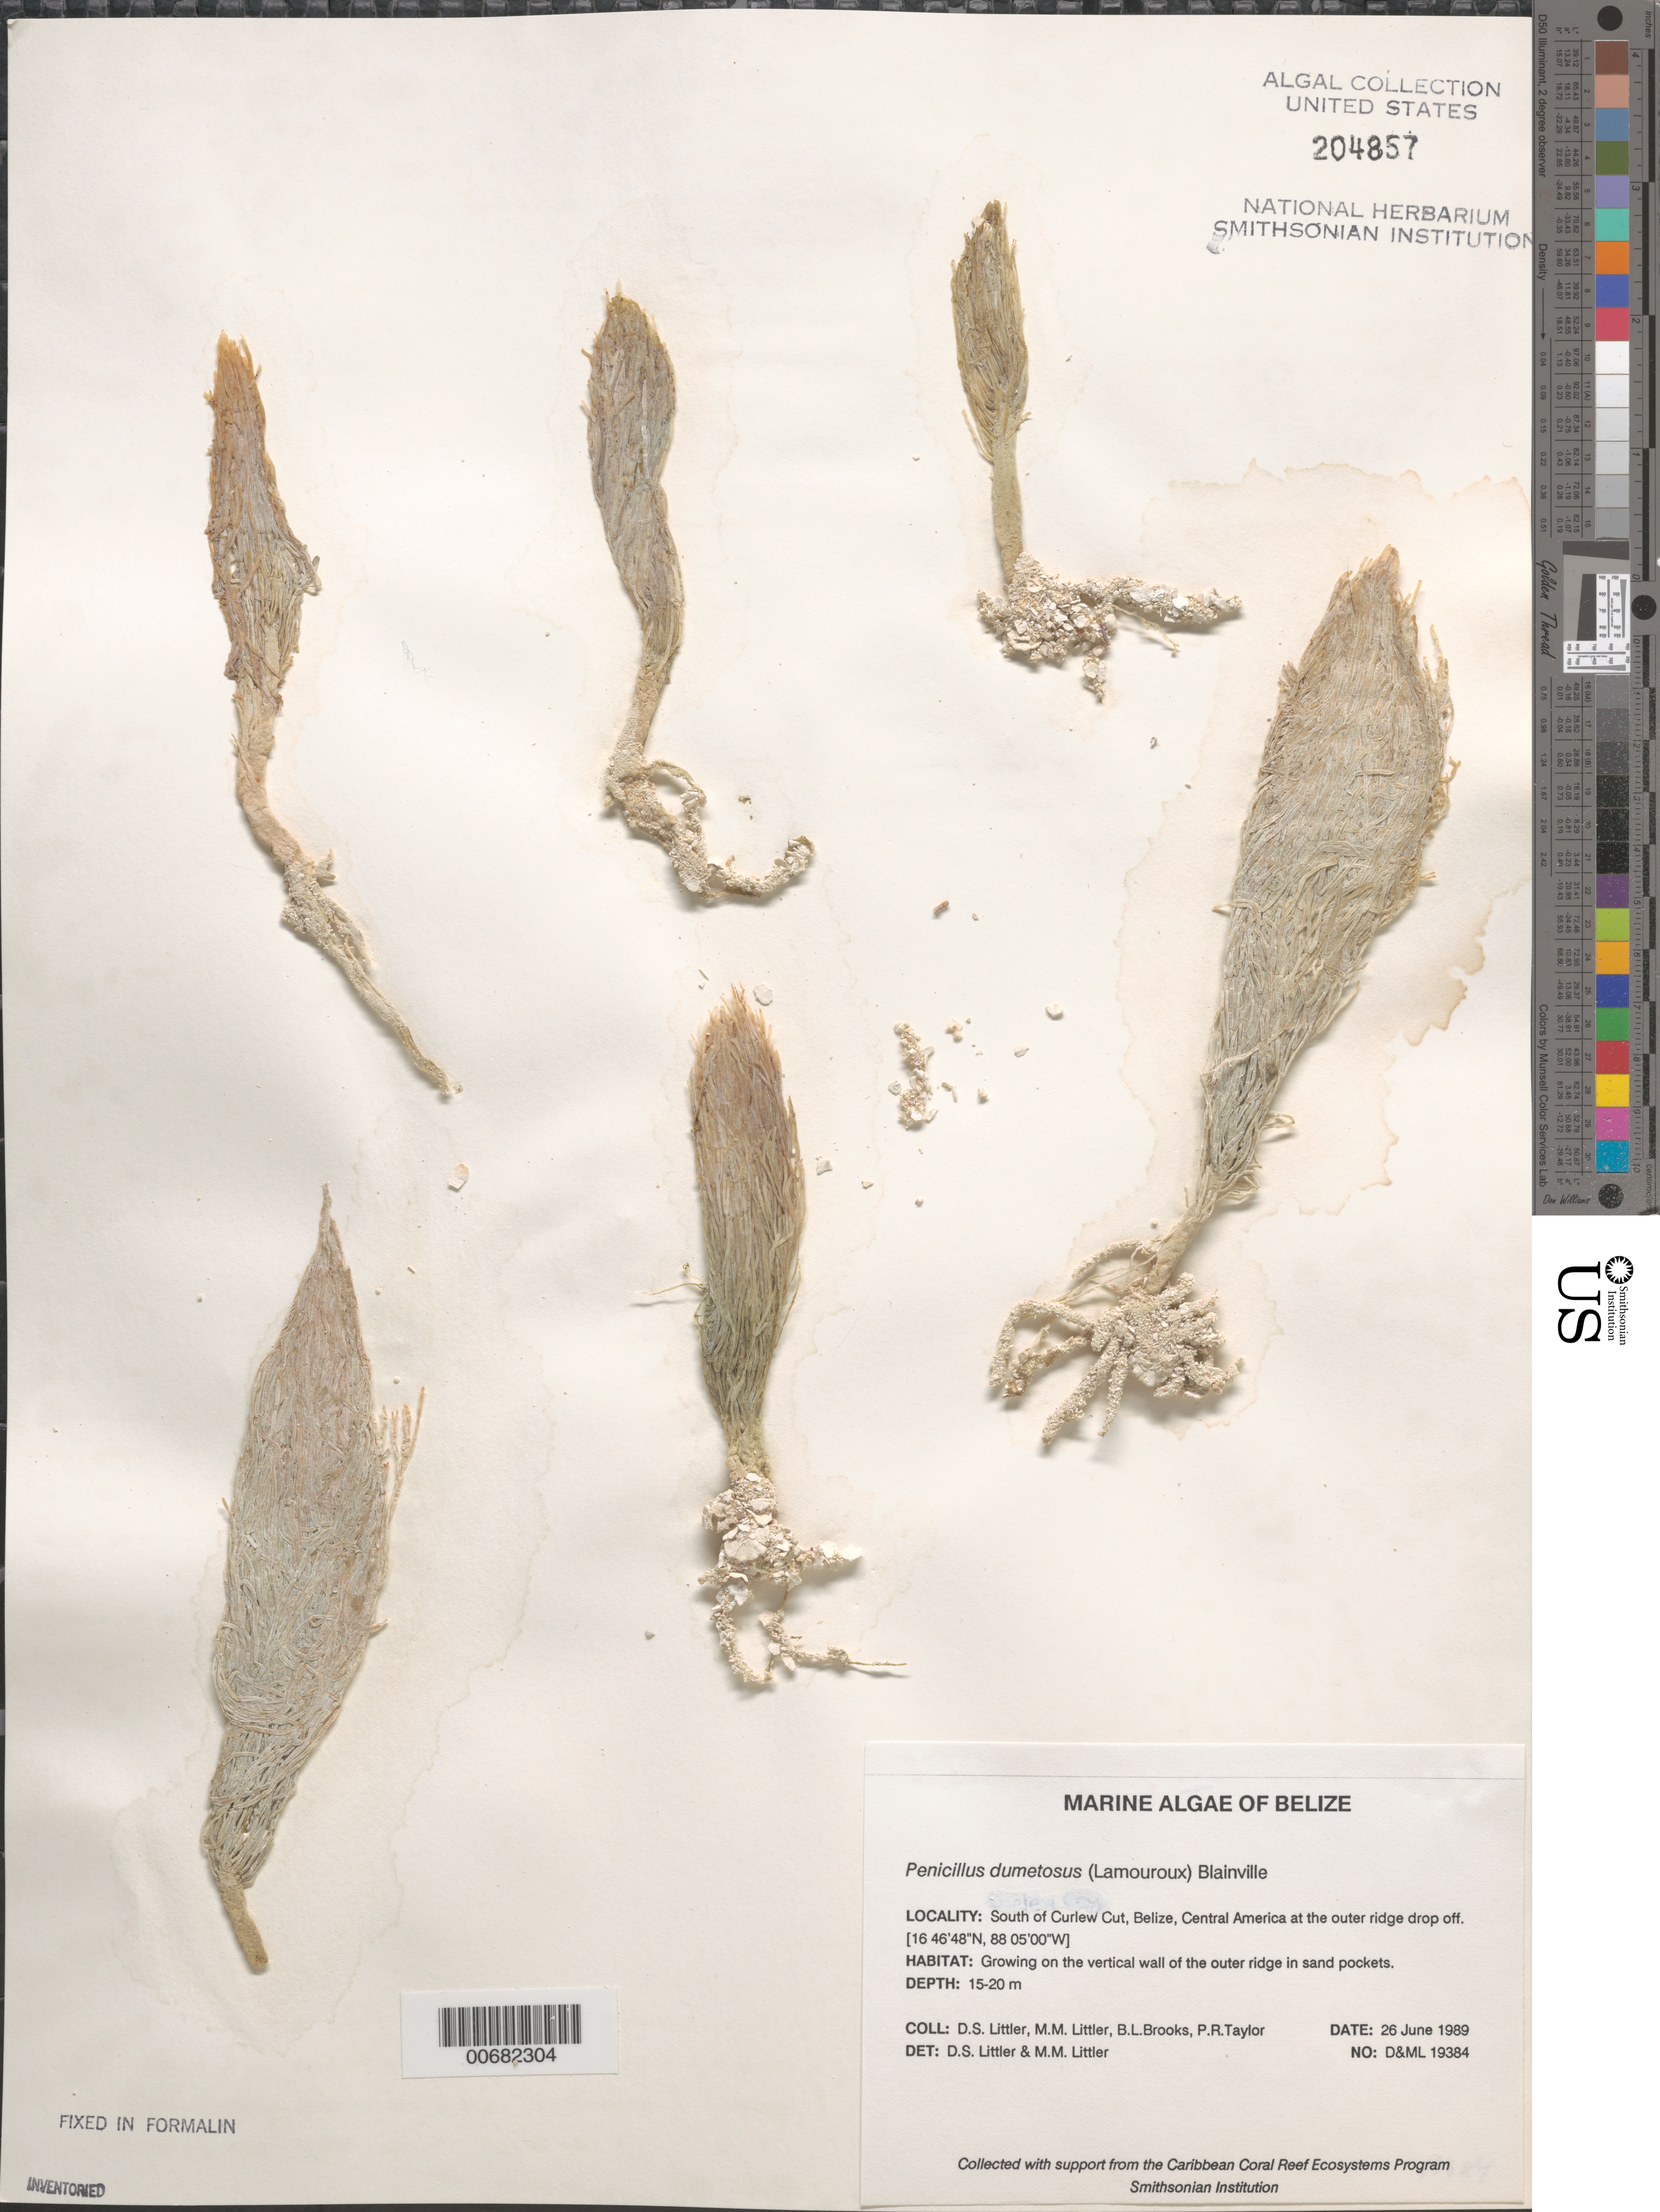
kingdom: Plantae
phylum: Chlorophyta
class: Ulvophyceae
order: Bryopsidales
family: Udoteaceae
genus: Penicillus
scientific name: Penicillus dumetosus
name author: (J.V.Lamouroux) Blainville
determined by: Littler, D. S.; Littler, M. M.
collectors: D. S. Littler, M. M. Littler, B. Brooks & P. R. Taylor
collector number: D&ML 19384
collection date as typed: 26 Jun 1989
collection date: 1989-06-26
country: Belize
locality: South of Curlew Cut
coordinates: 16 46' 48" N, 88 05' 00" W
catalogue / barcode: US 204857